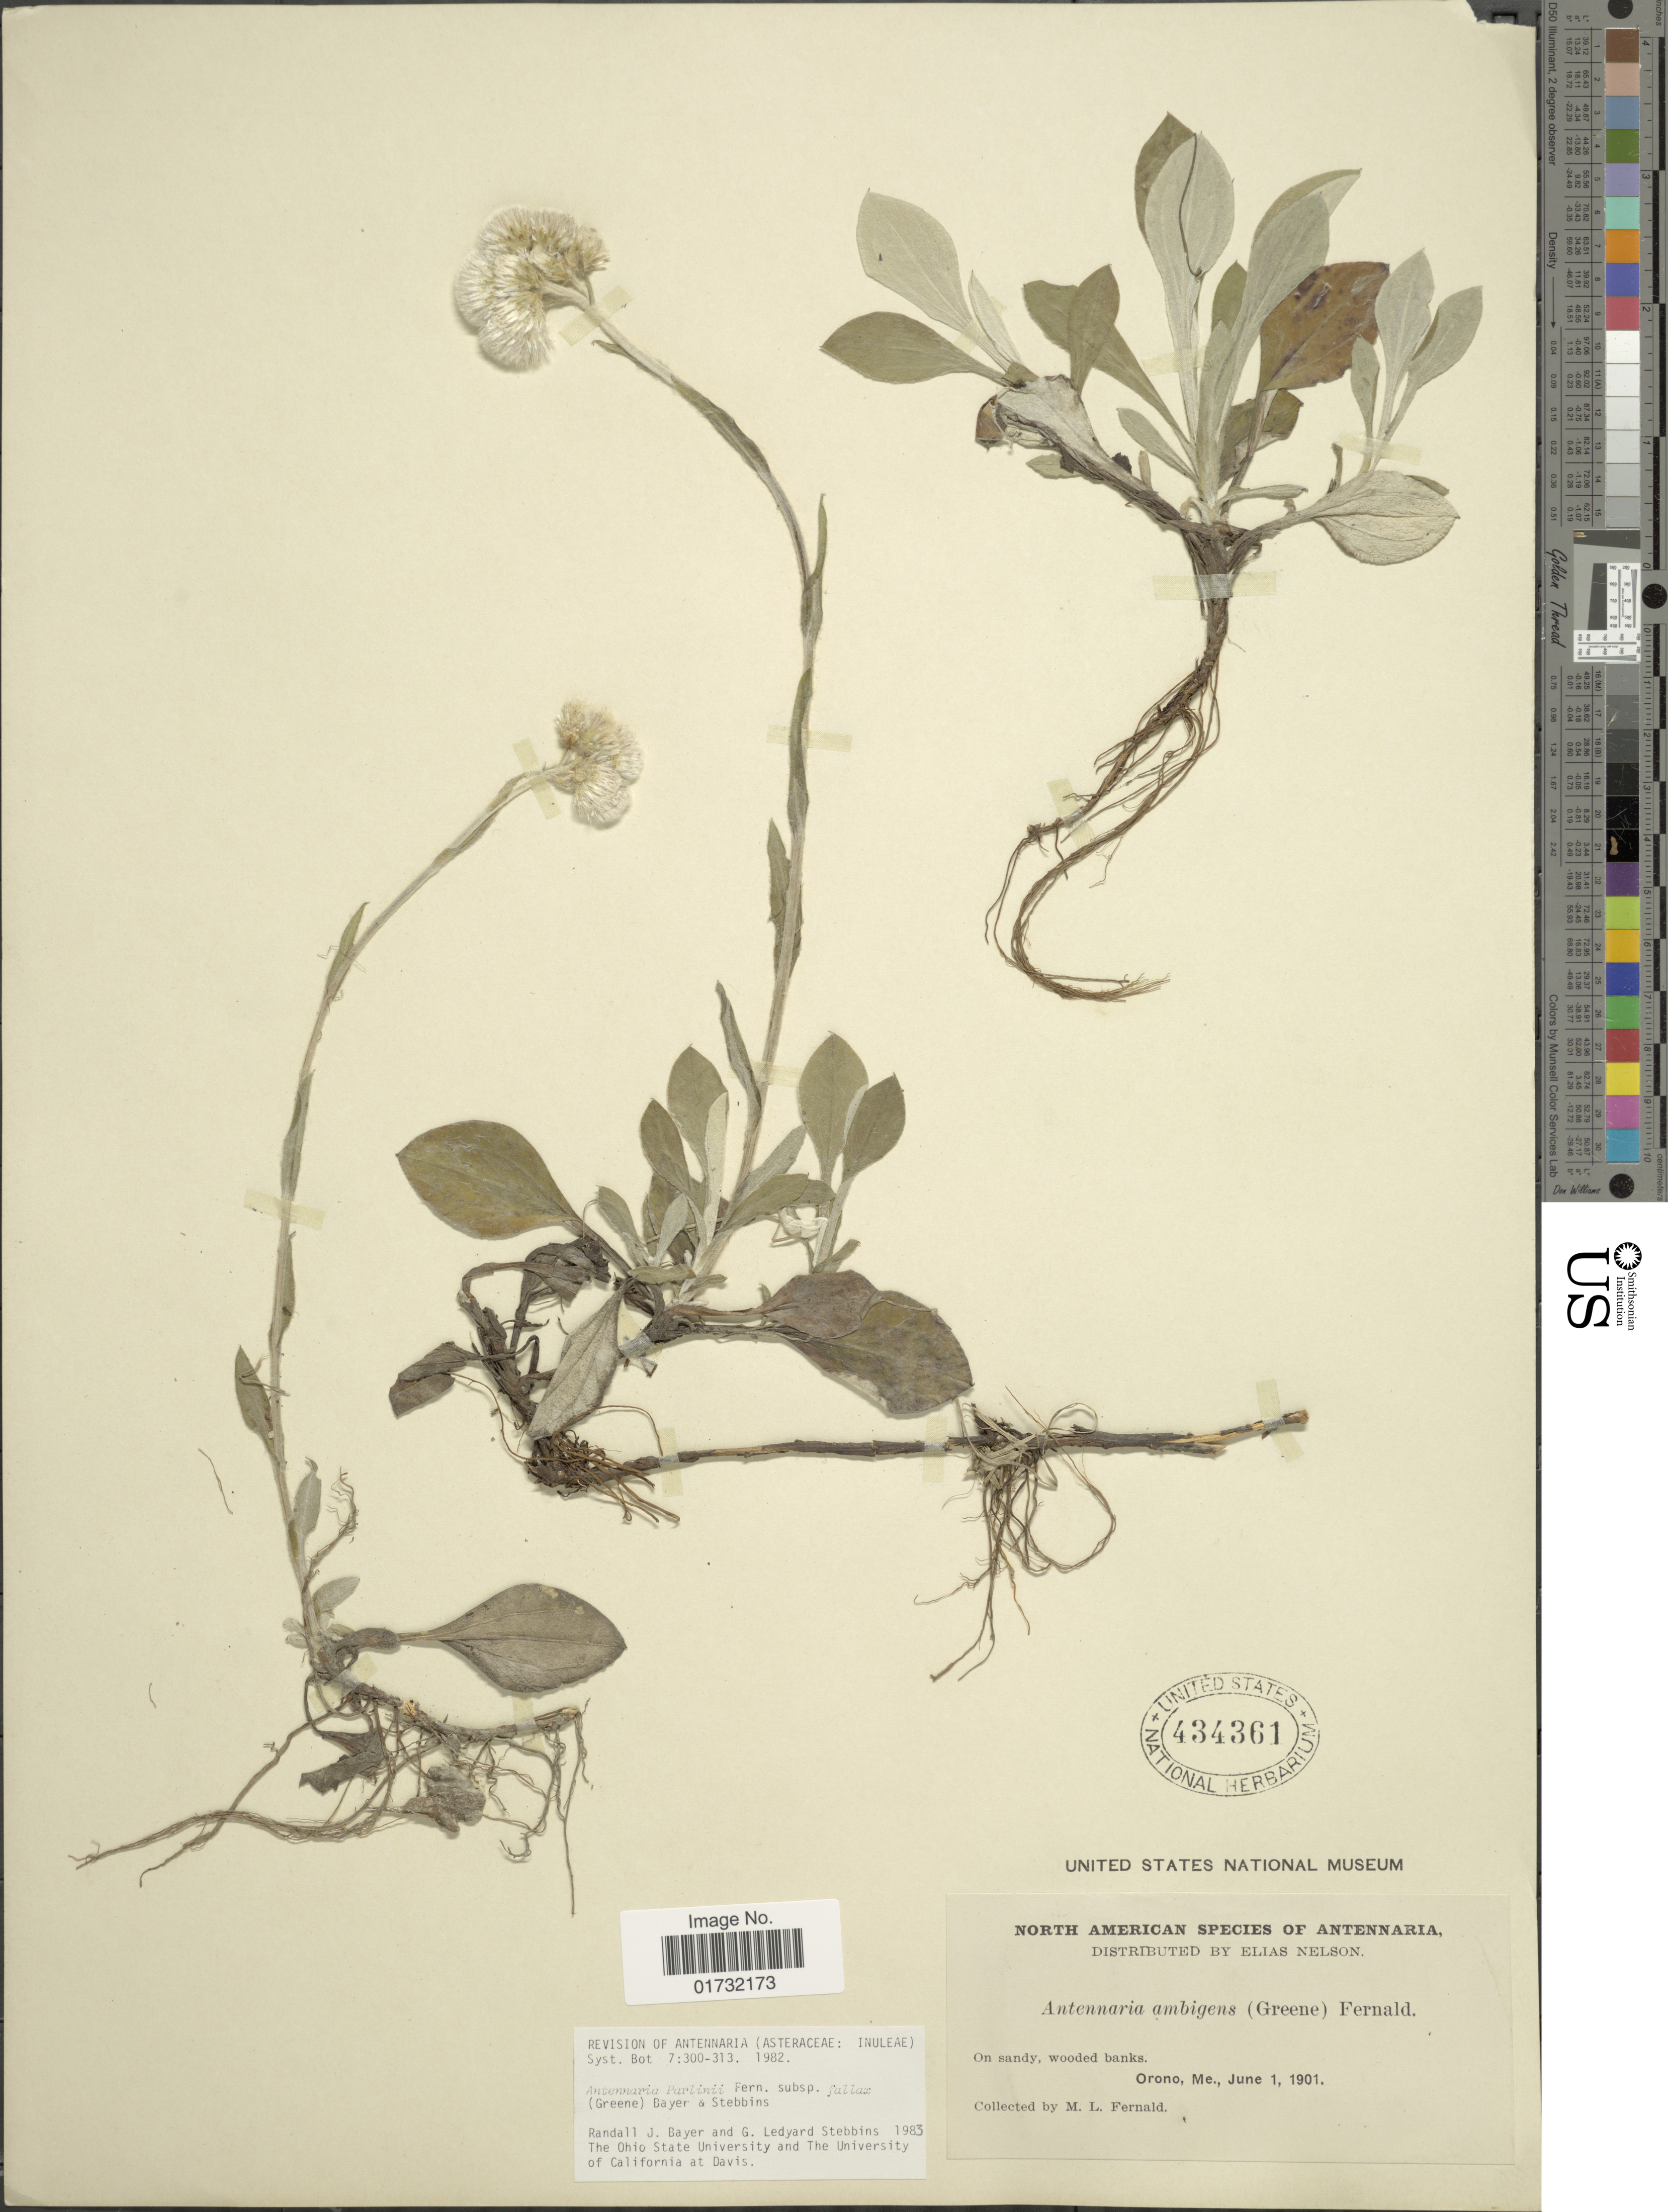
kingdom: Plantae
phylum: Tracheophyta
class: Magnoliopsida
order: Asterales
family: Asteraceae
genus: Antennaria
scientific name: Antennaria parlinii subsp. fallax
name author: (Greene) R.J. Bayer & Stebbins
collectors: M. L. Fernald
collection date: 1901-06-01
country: United States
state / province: Maine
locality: Orono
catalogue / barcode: US 434361